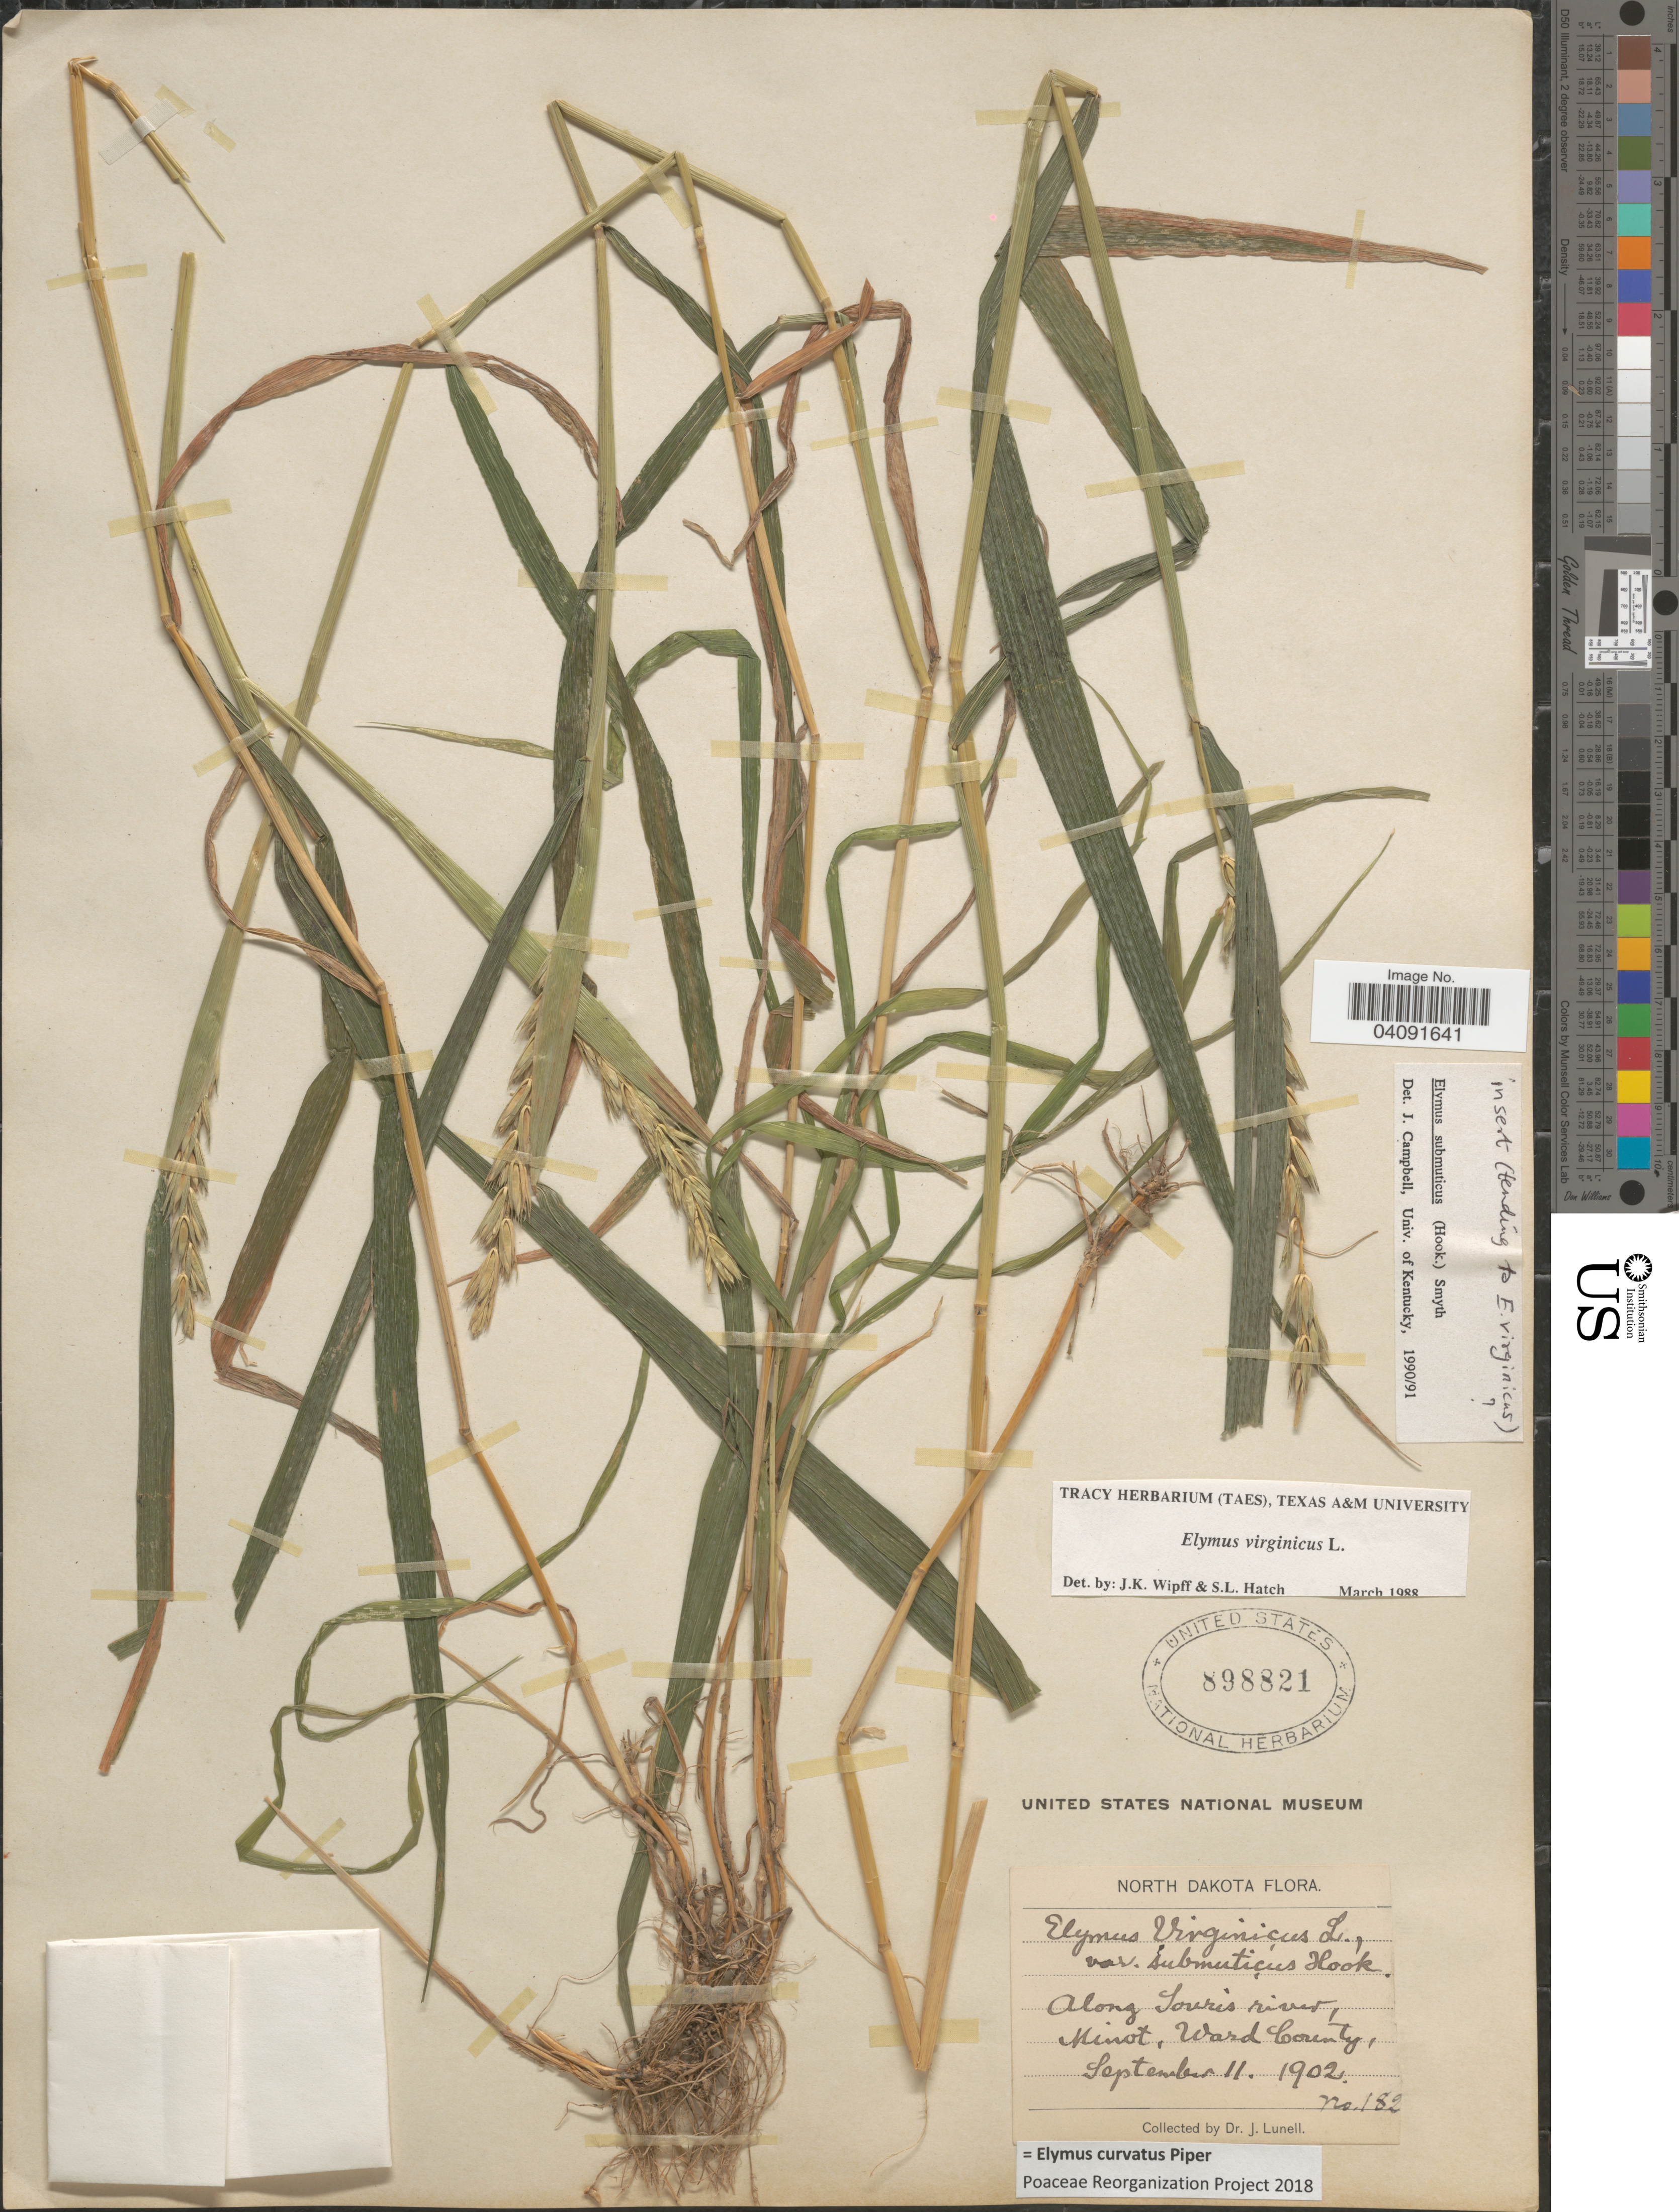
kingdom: Plantae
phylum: Tracheophyta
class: Liliopsida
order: Poales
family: Poaceae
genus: Elymus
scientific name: Elymus curvatus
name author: Piper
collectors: J. Lunell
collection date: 1902-09-11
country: United States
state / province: North Dakota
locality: Along Souris river, Minot, Ward County.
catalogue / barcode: US 898821